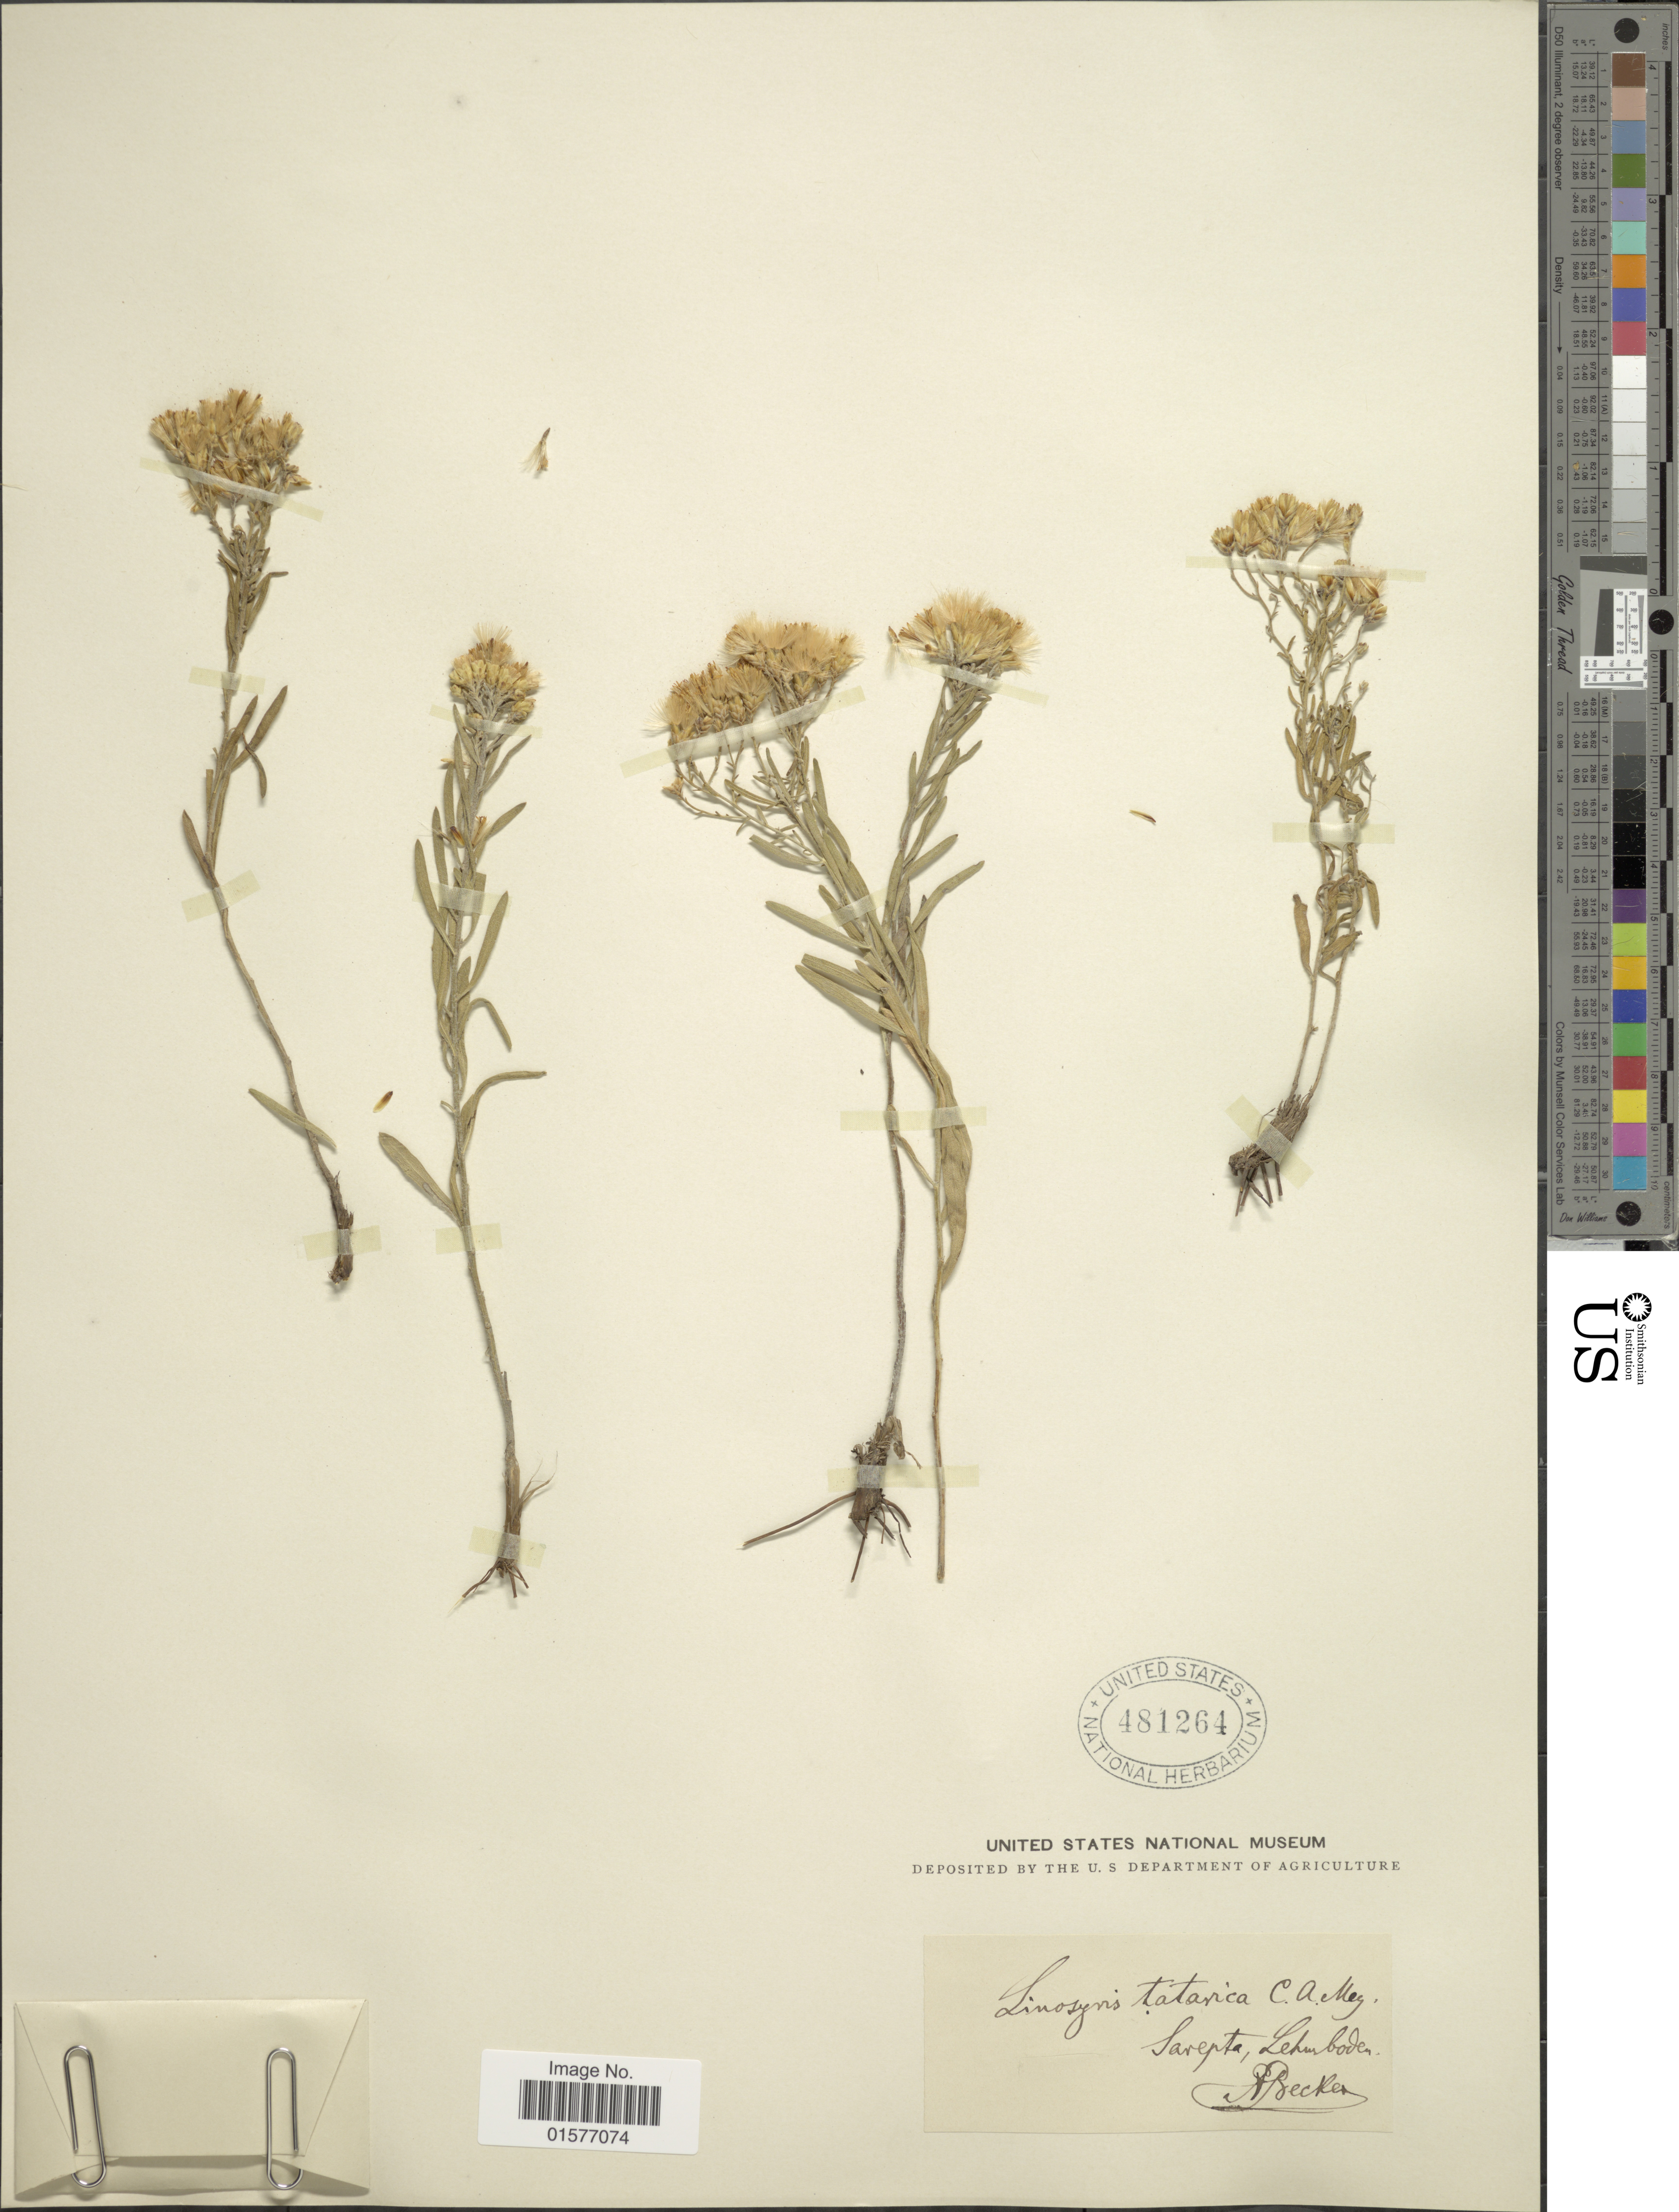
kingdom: Plantae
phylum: Tracheophyta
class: Magnoliopsida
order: Asterales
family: Asteraceae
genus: Linosyris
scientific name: Linosyris tatarica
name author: (Less.) C.A. Mey. in Bong. & C.A. Mey.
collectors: A. Becker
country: Russian Federation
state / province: Volgograd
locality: Sarepta, Lehmboden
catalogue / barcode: US 481264